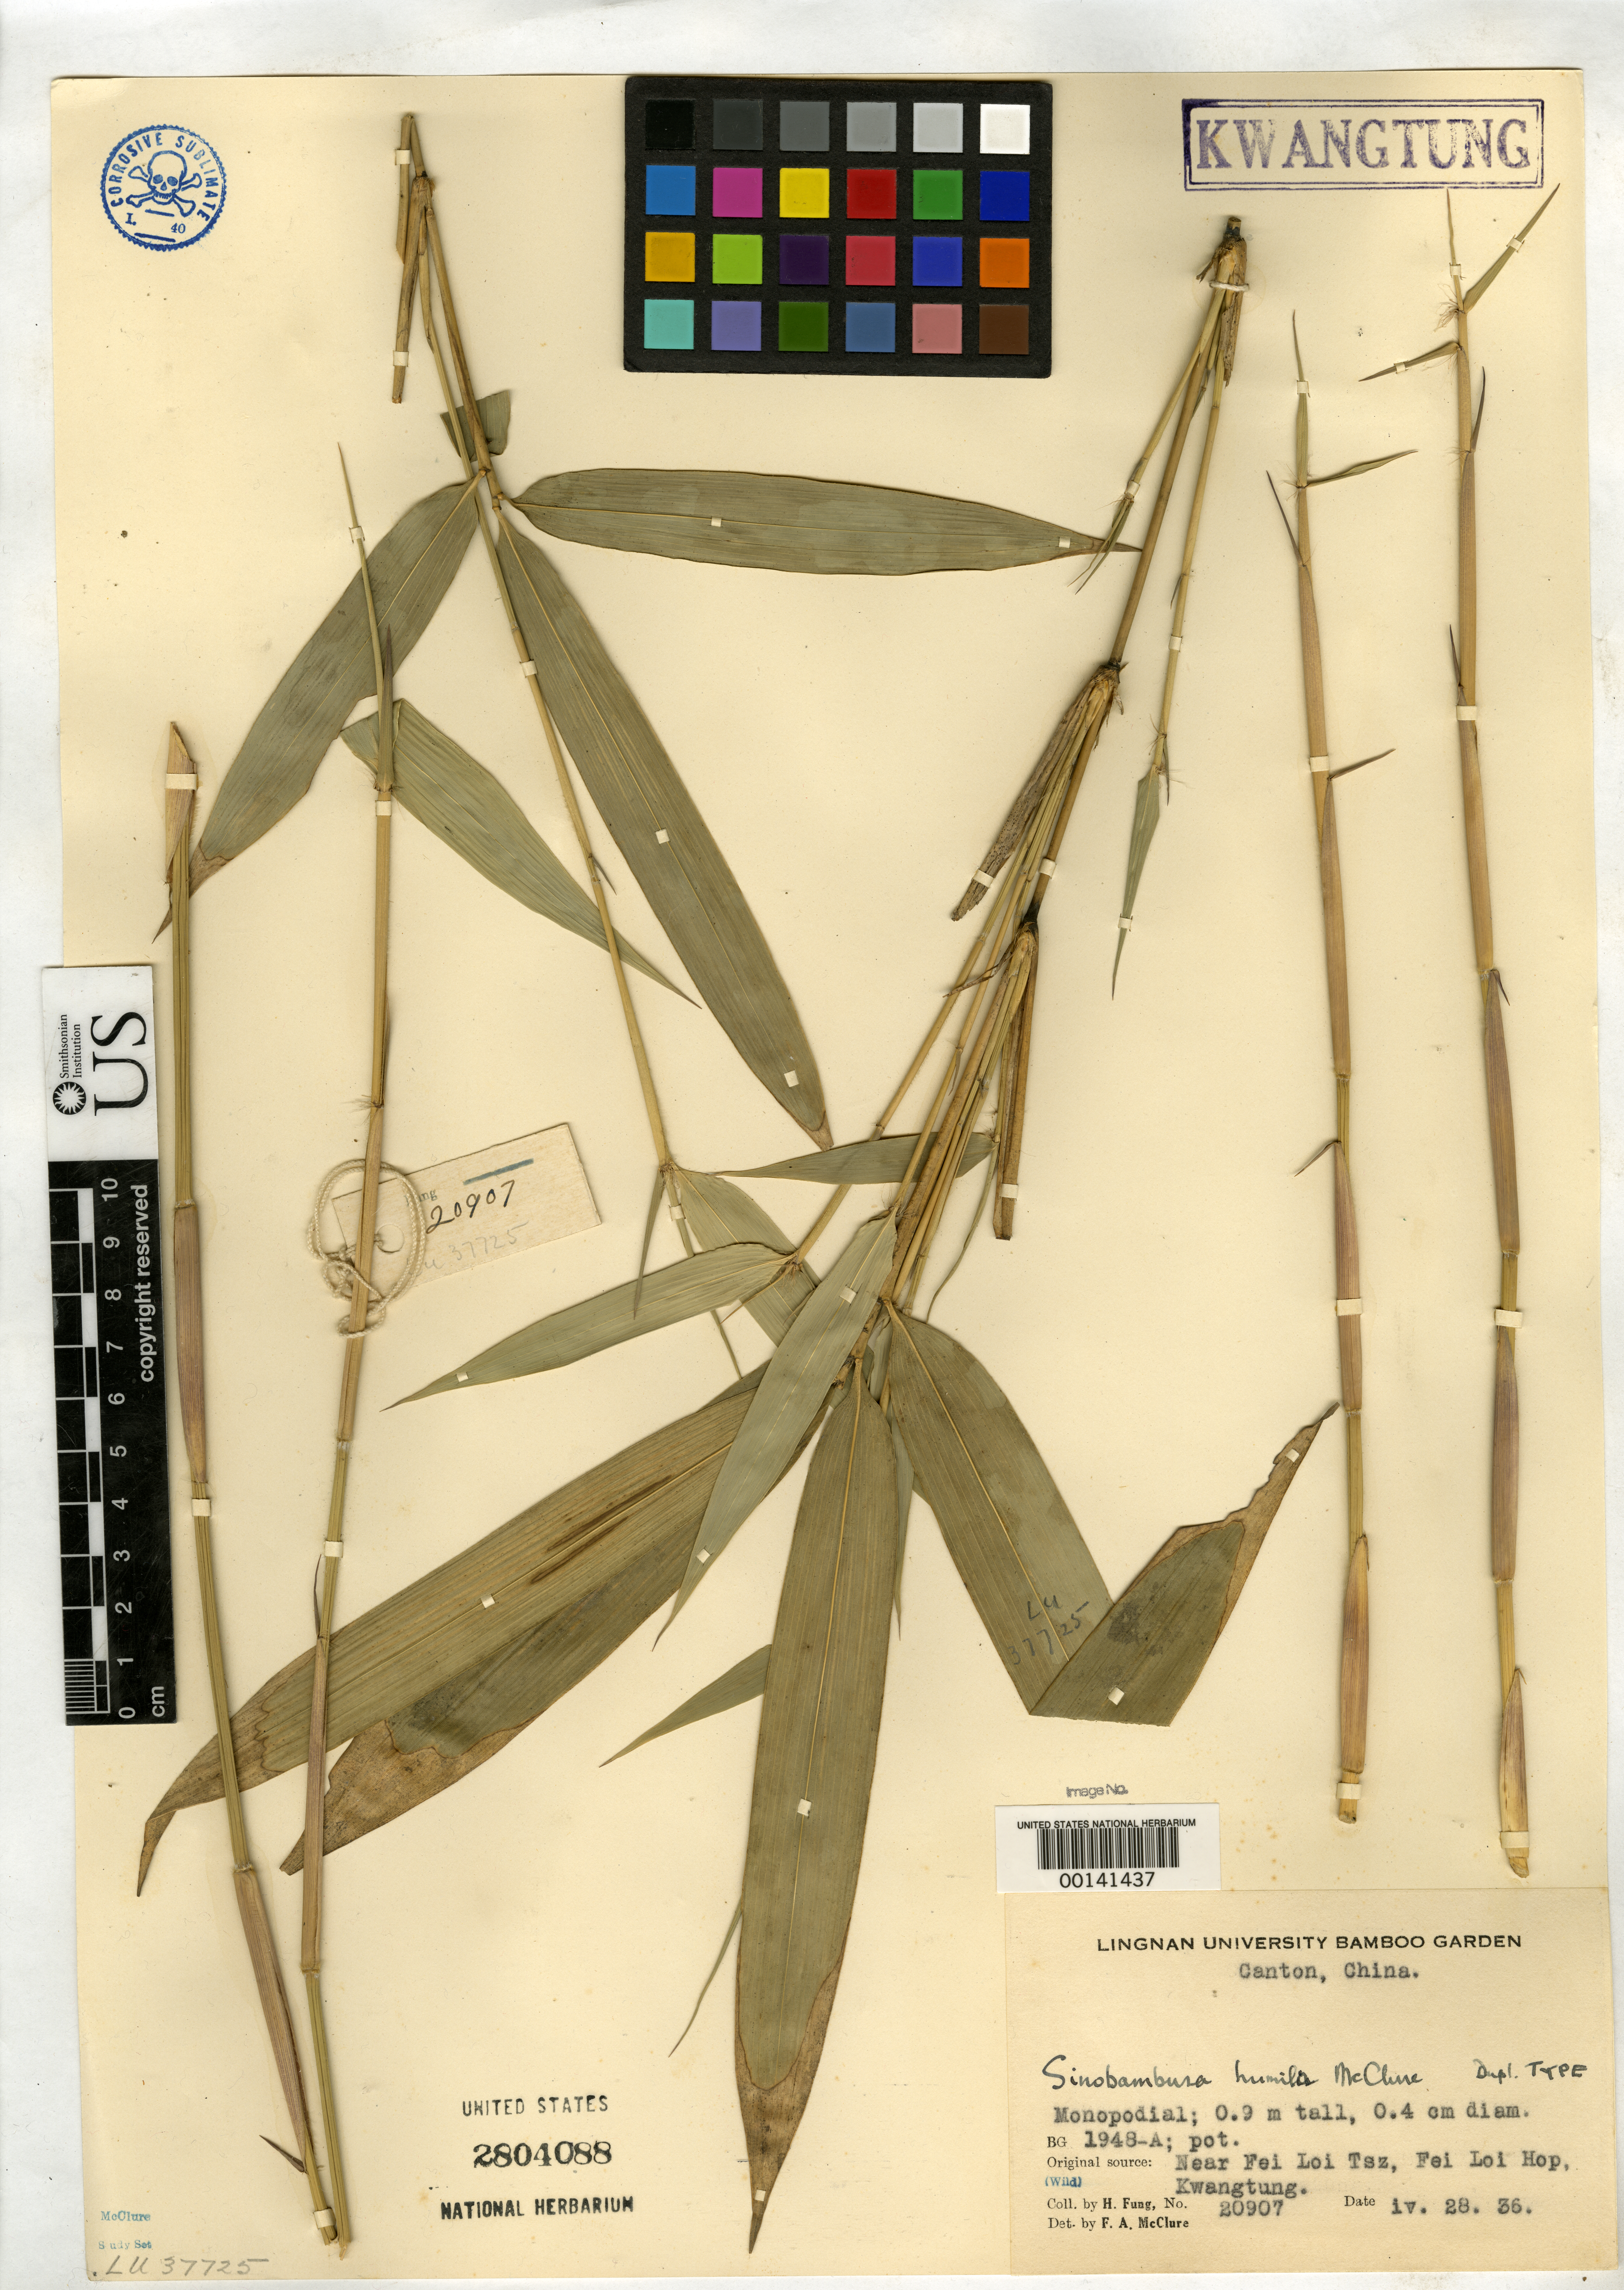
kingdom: Plantae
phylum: Tracheophyta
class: Liliopsida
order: Poales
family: Poaceae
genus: Sinobambusa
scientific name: Sinobambusa humilis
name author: McClure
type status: Isotype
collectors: H. L. Fung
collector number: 20907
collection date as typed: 28 Jun 1936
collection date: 1936-06-28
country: China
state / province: Guangdong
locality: Canton, near Fei Loi Tsz, Fei Loi Hop.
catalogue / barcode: US 2804088